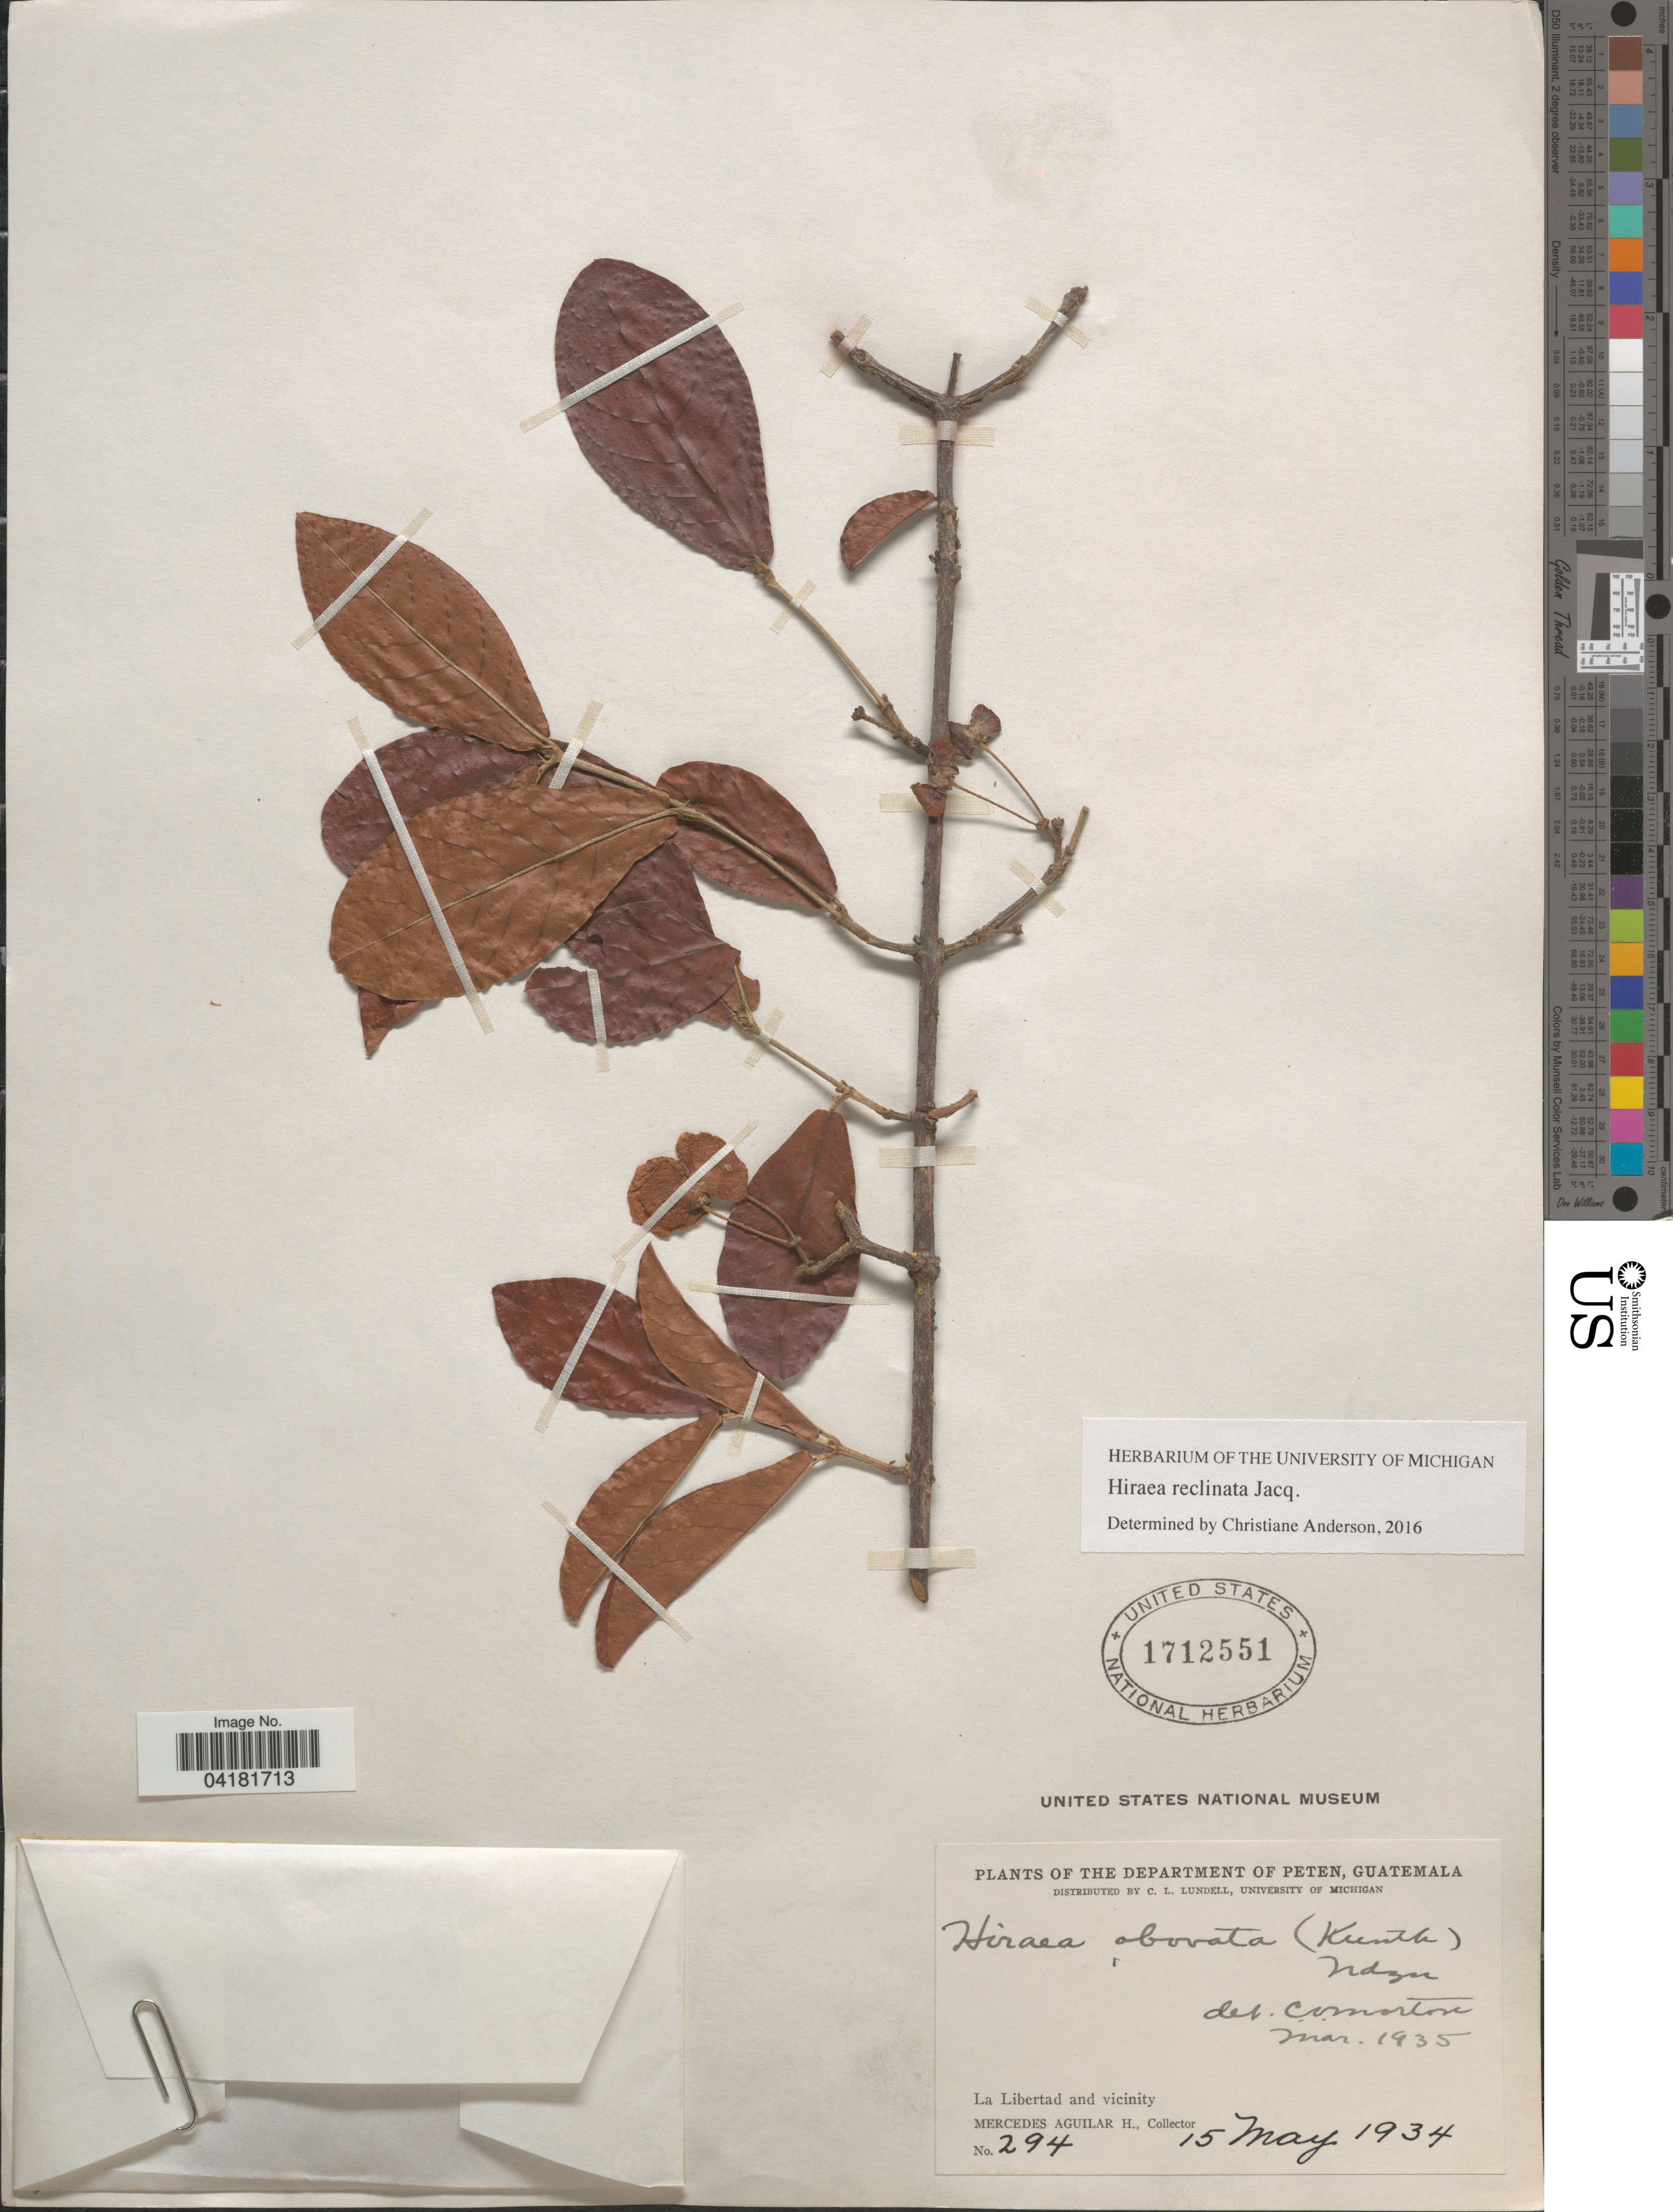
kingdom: Plantae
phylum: Tracheophyta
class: Magnoliopsida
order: Malpighiales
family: Malpighiaceae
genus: Hiraea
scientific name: Hiraea reclinata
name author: Jacq.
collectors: M. Aguilar H.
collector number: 294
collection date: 1934-05-15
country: Guatemala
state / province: El Peten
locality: Department of Peten. La Libertad and vicinity.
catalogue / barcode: US 1712551